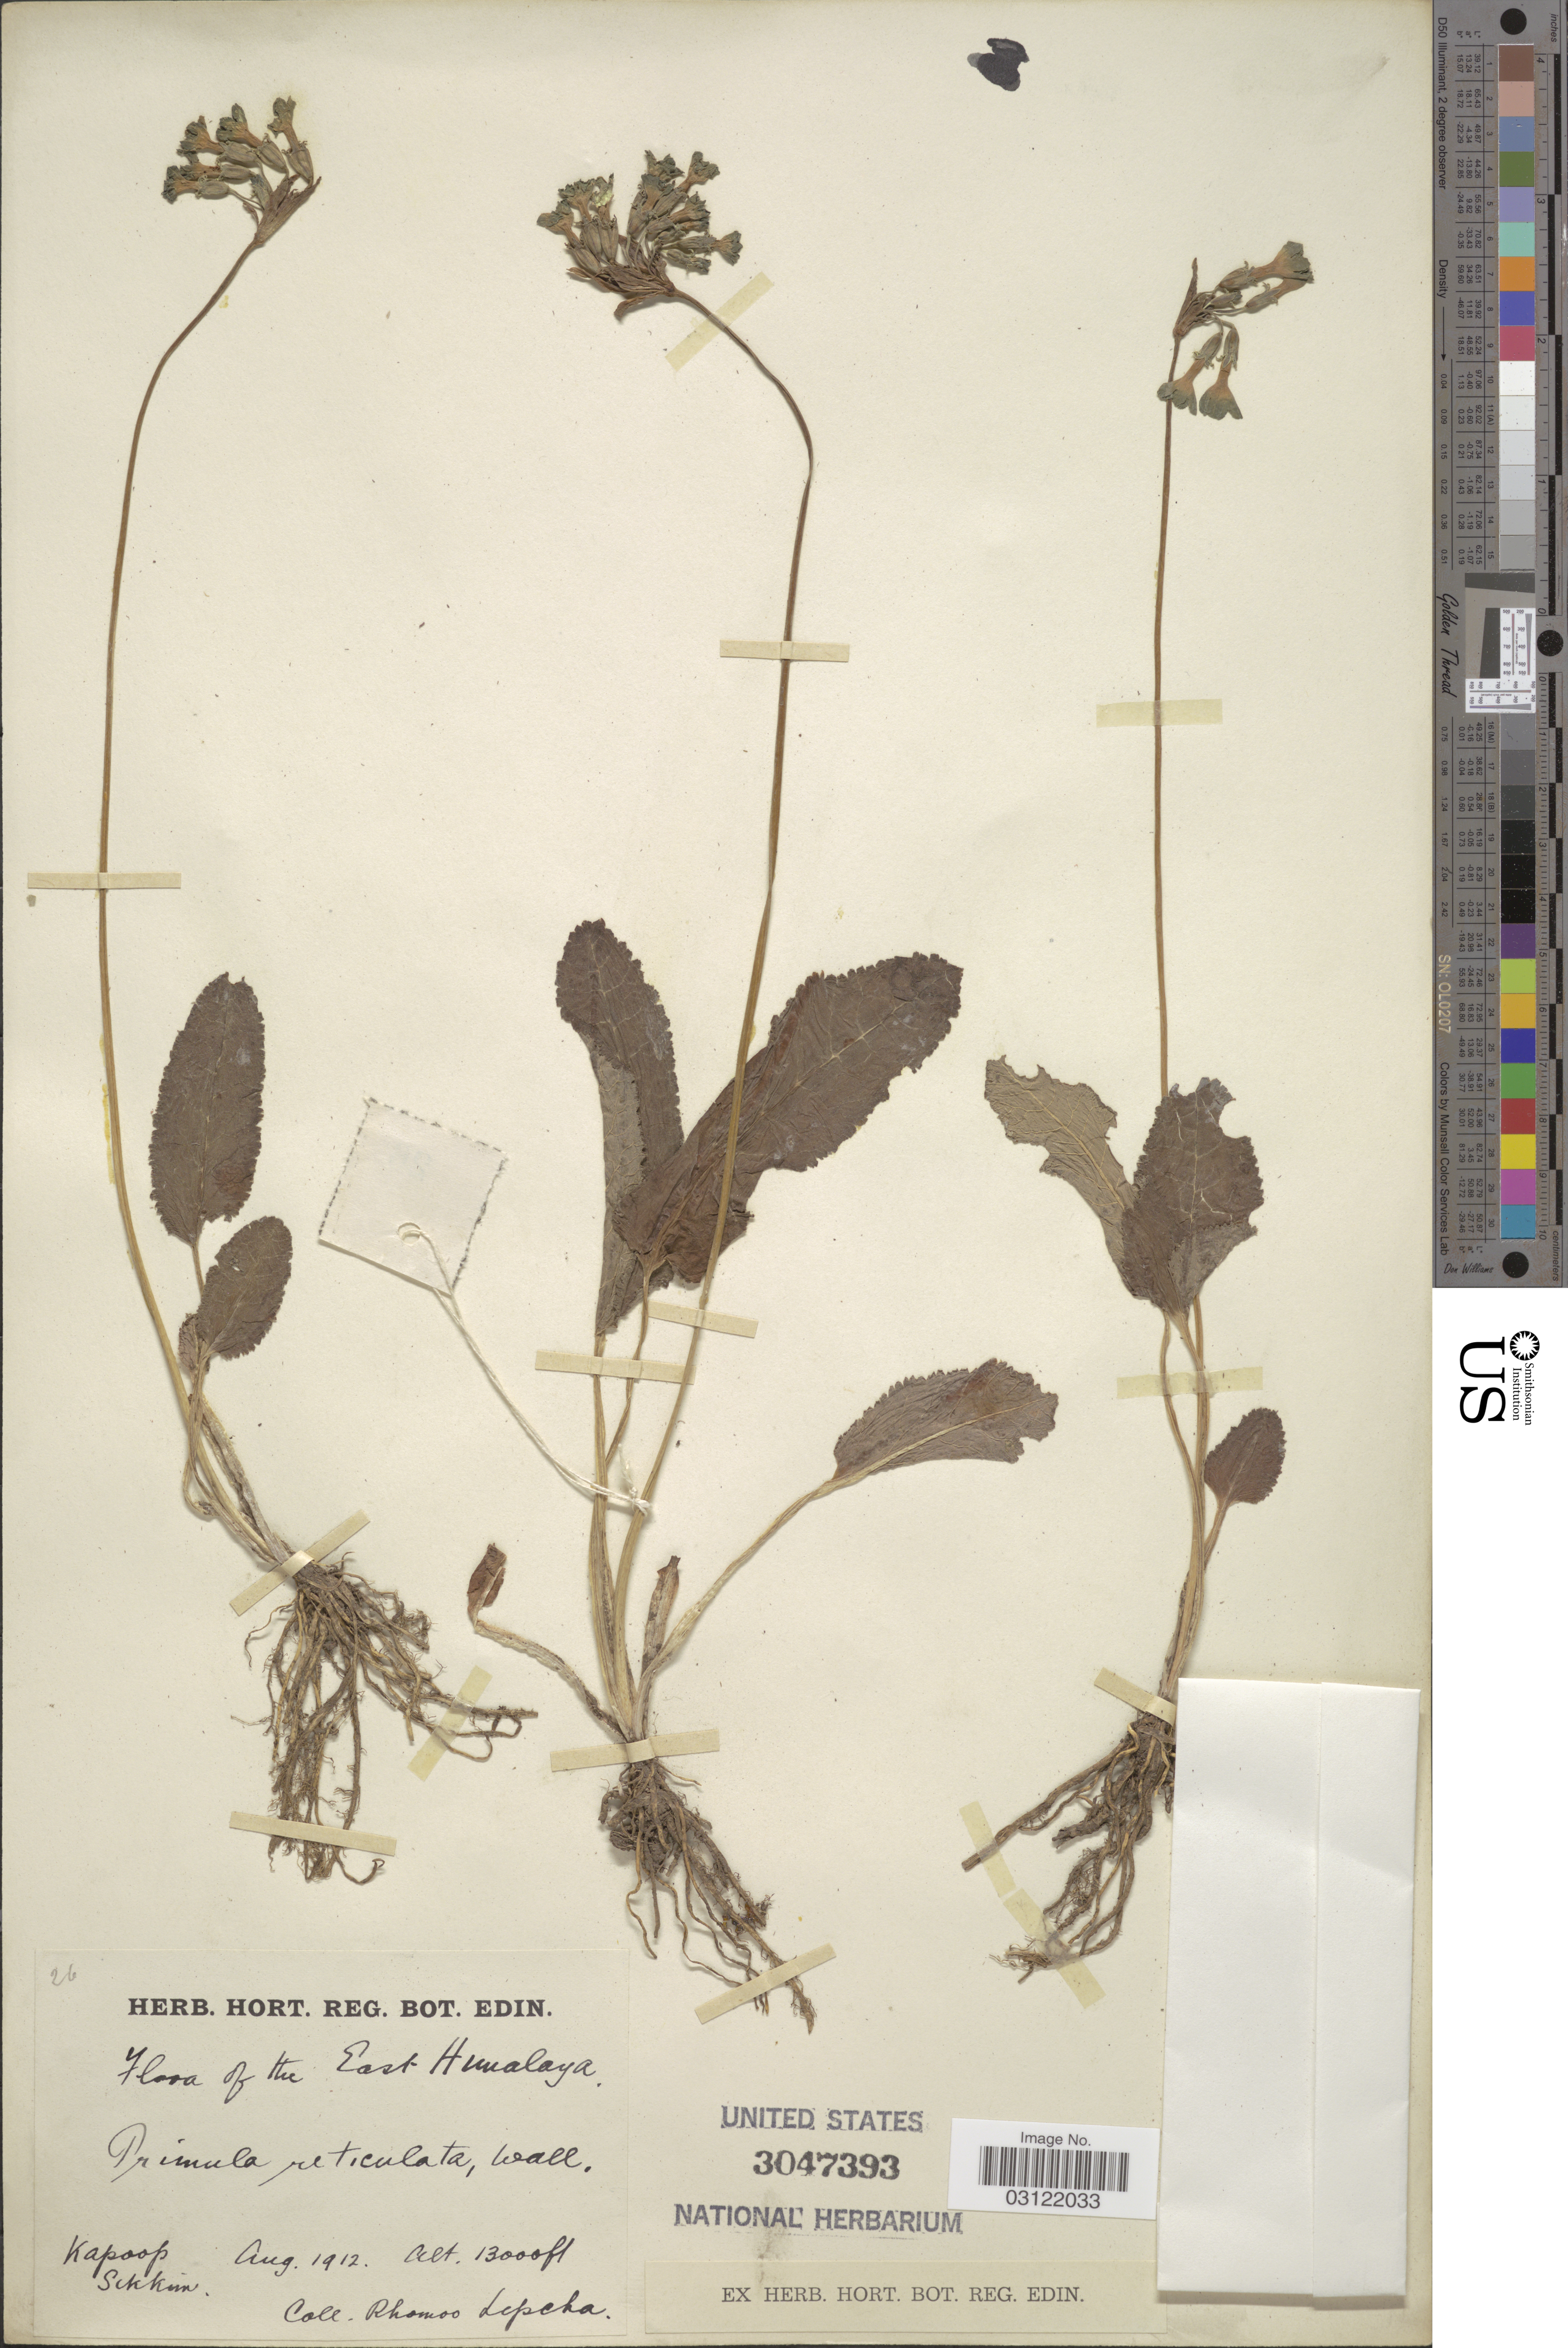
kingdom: Plantae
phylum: Tracheophyta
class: Magnoliopsida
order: Ericales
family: Primulaceae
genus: Primula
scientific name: Primula reticulata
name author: Wall.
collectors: R. Lepcha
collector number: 26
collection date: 1912-08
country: India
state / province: Sikkim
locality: The East Himalaya. Kapoop Sikkim.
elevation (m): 3962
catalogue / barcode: US 3047393